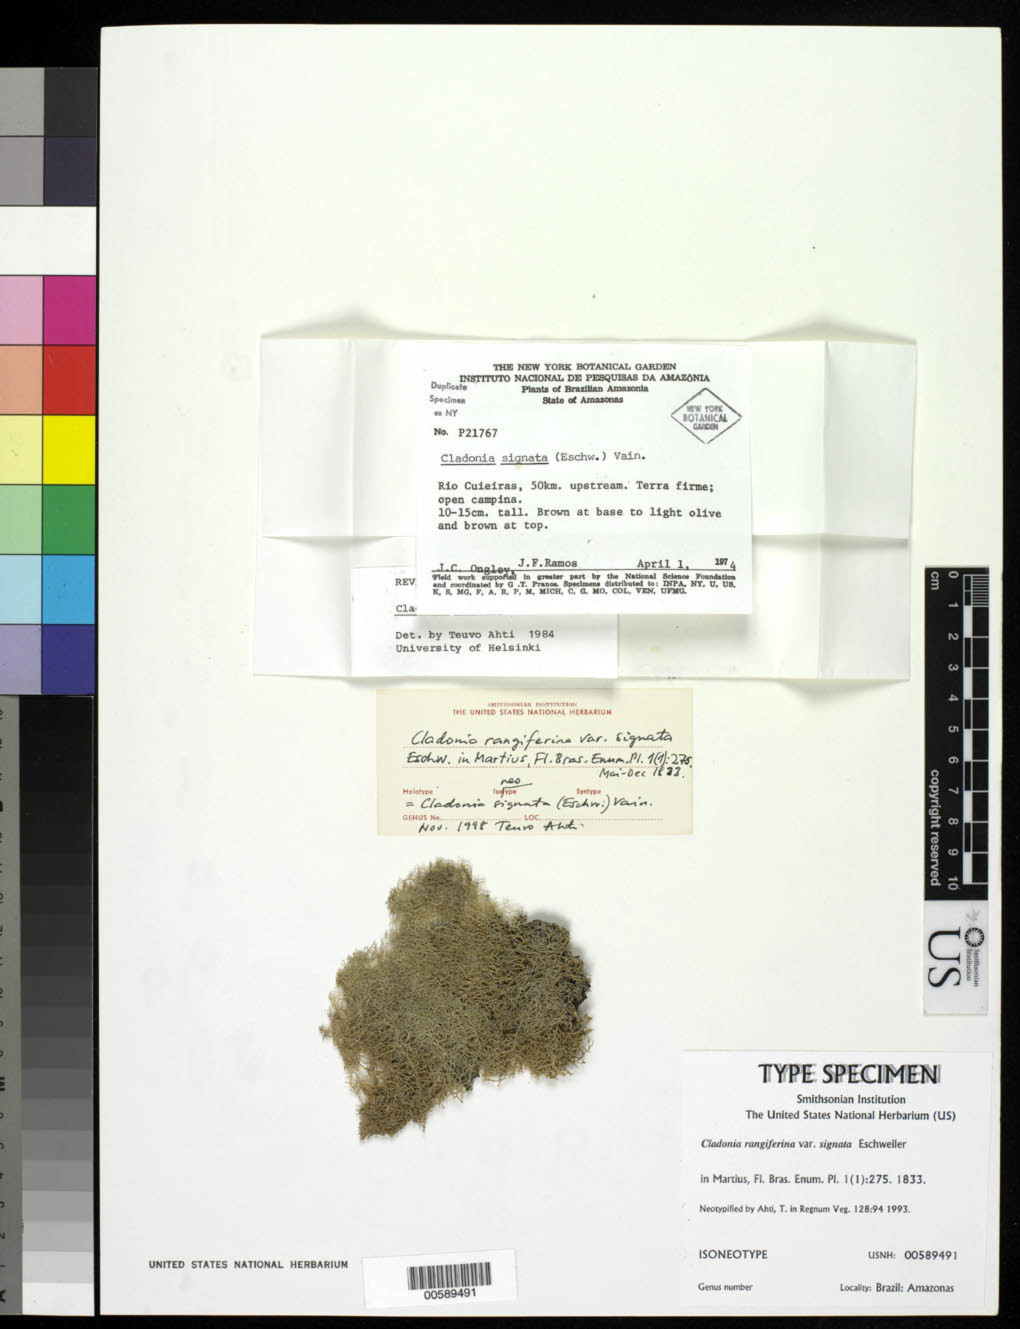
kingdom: Fungi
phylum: Ascomycota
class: Lecanoromycetes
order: Lecanorales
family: Cladoniaceae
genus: Cladonia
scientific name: Cladonia rangiferina var. signata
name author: Eschw. in Mart.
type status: Isoneotype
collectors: J. F. Ramos & J. C. Ongley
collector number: P21767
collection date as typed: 01 Apr 1974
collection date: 1974-04-01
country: Brazil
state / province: Amazonas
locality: Rio Cuieiras, 50 km upstream.